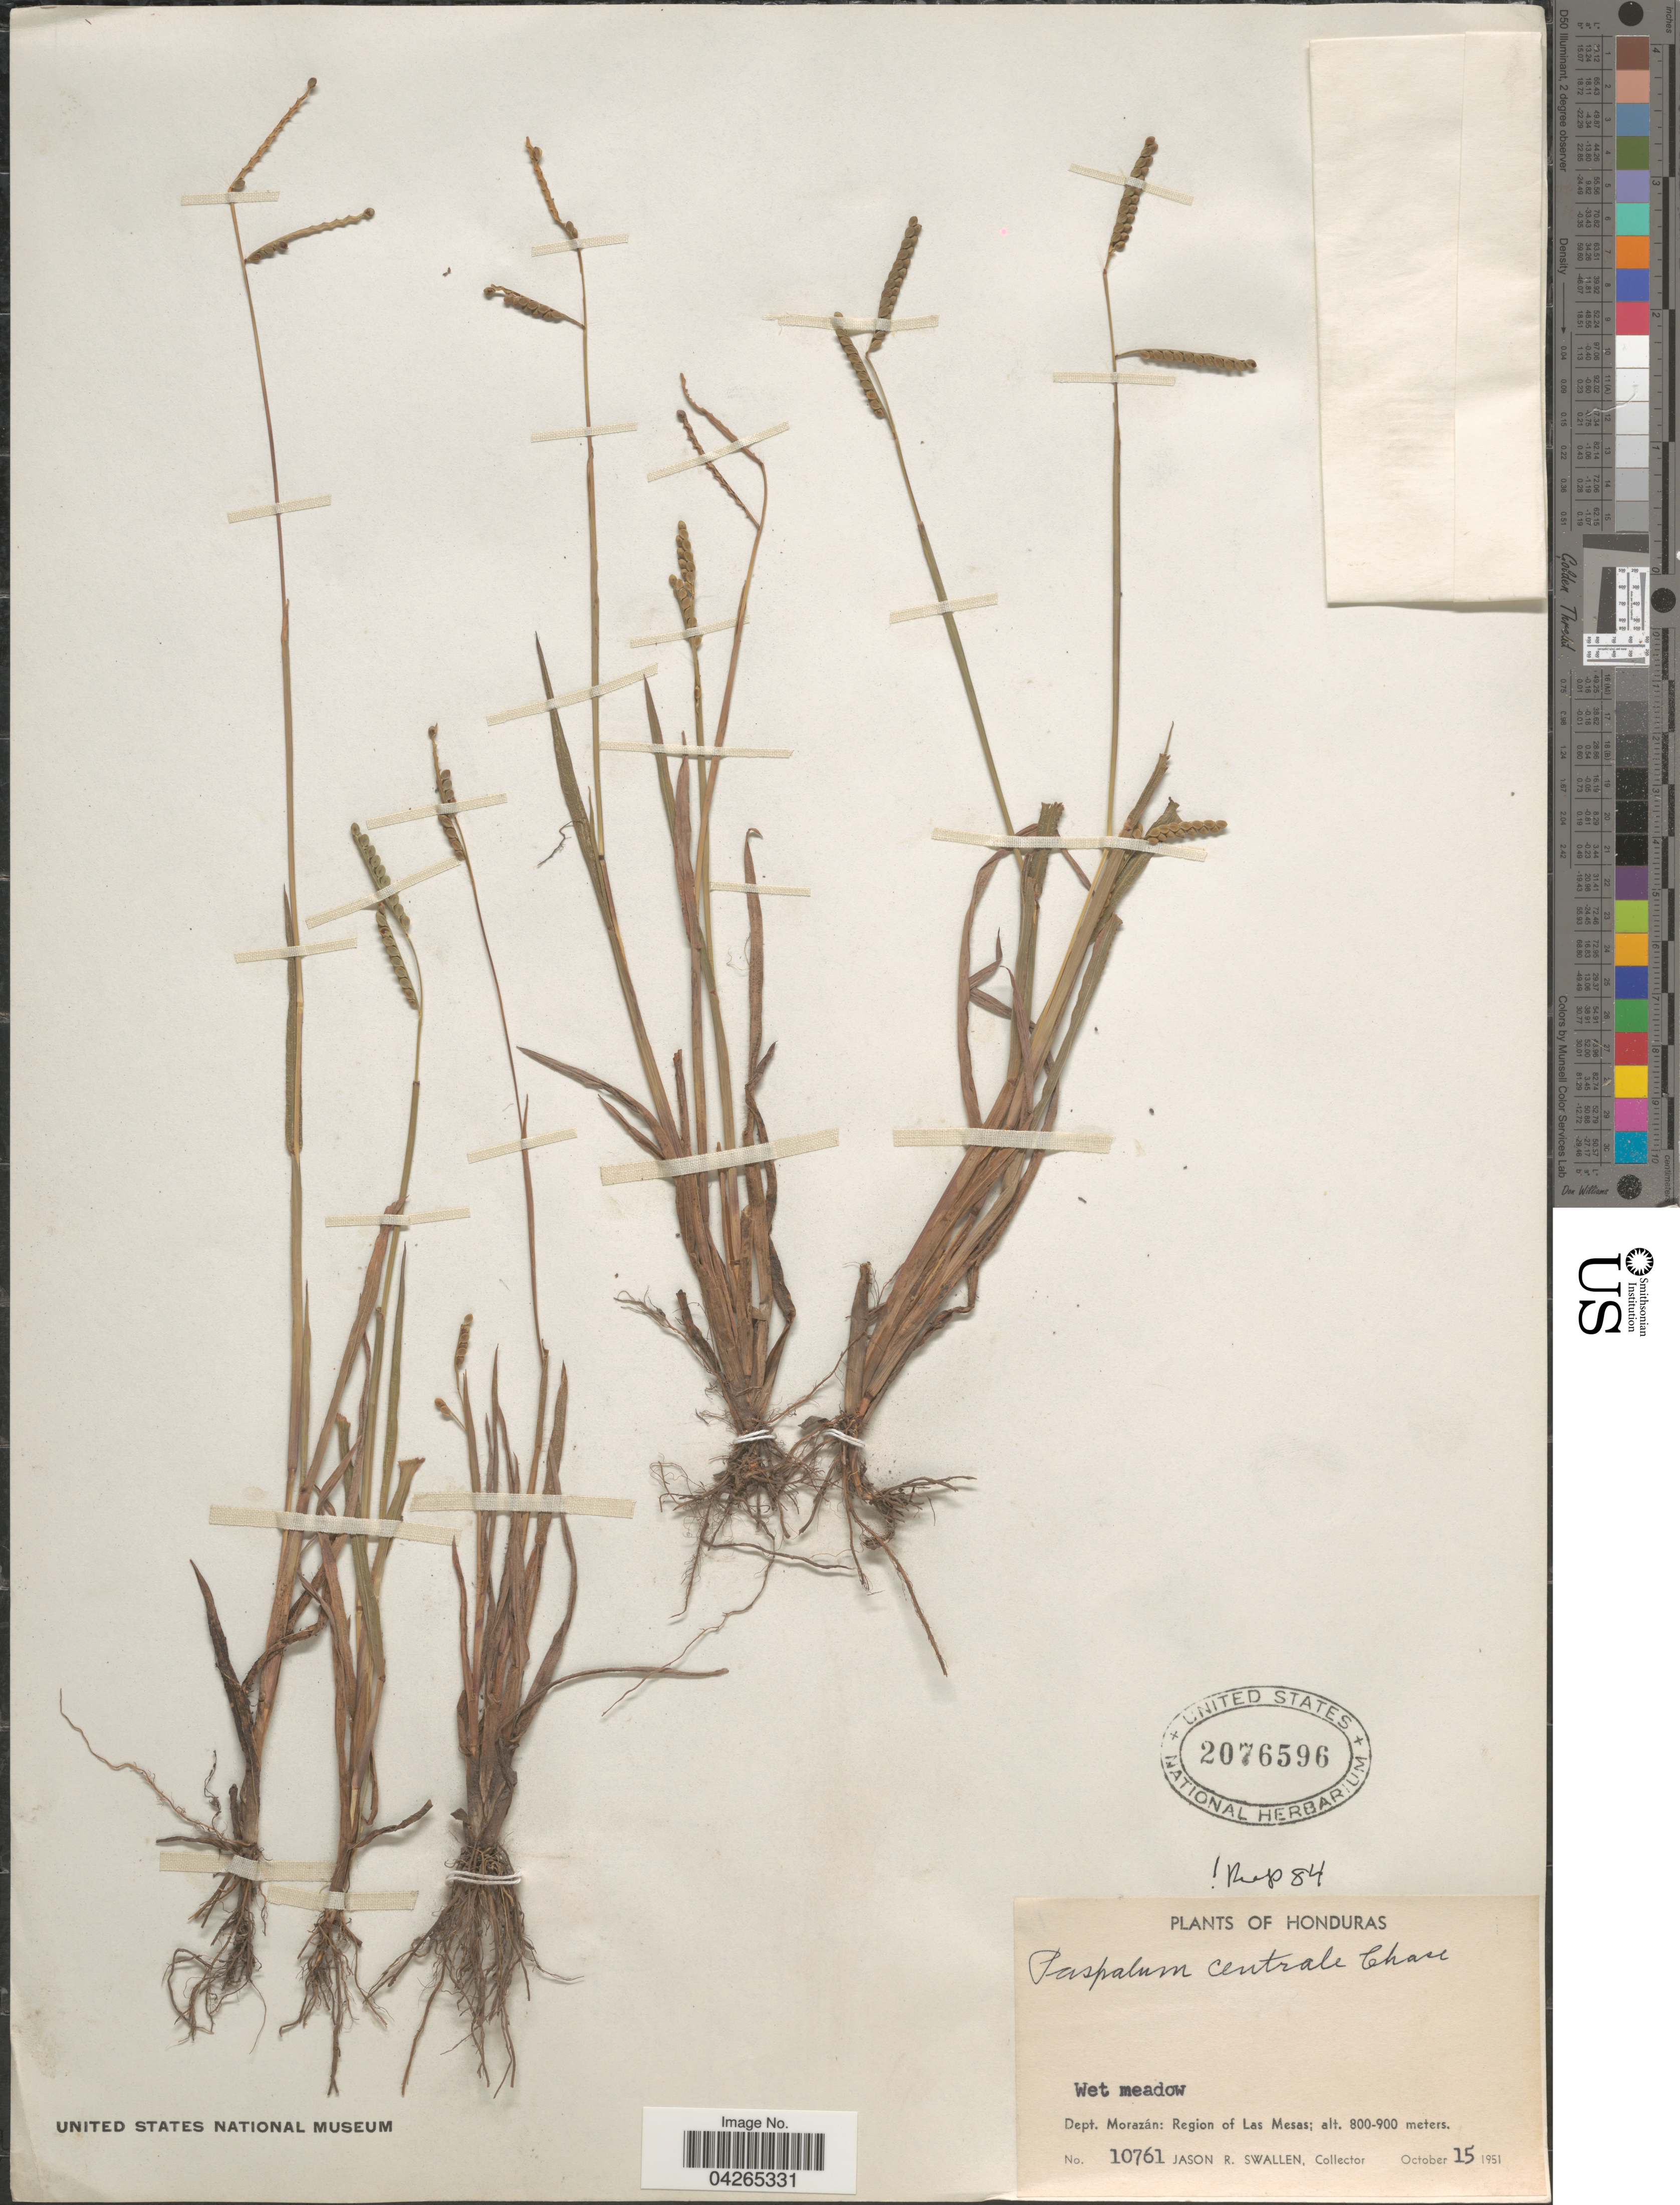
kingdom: Plantae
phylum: Tracheophyta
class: Liliopsida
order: Poales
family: Poaceae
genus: Paspalum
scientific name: Paspalum centrale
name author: Chase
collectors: J. R. Swallen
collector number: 10761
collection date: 1951-10-15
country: Honduras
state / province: Fco. Morazán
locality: Dept. Morazán: Region of Las Mesas.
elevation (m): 800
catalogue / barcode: US 2076596